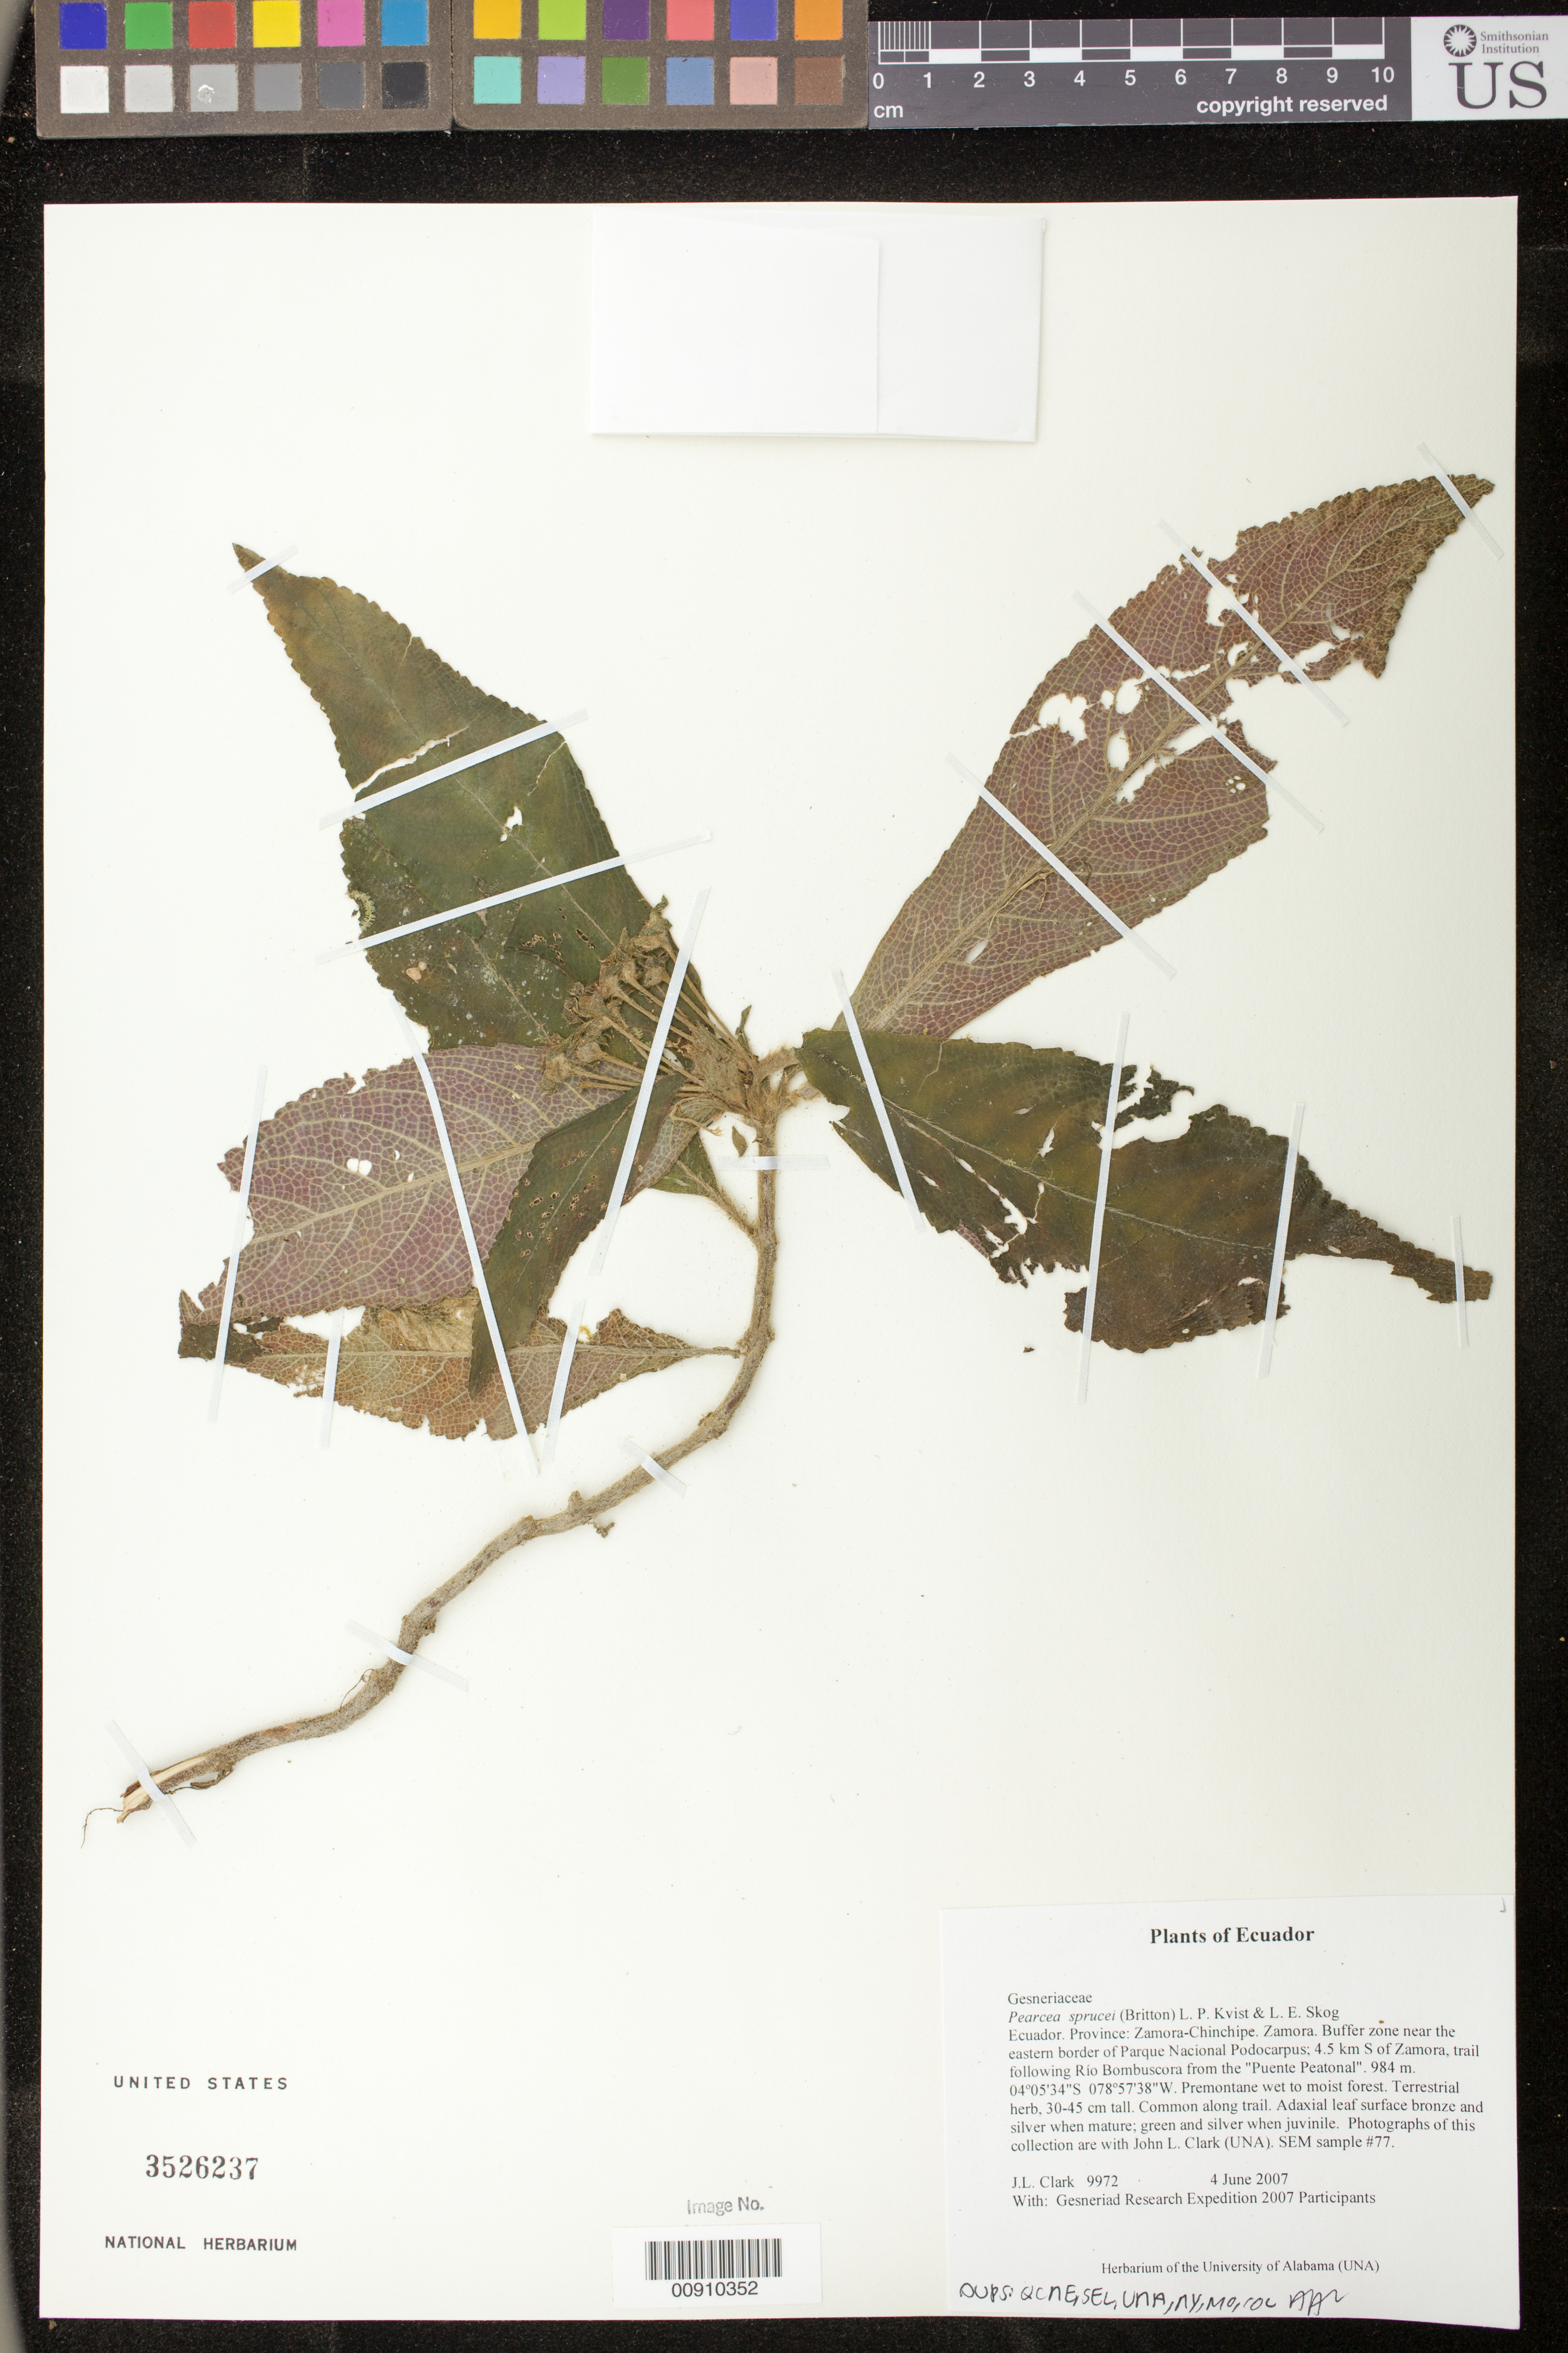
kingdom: Plantae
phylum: Tracheophyta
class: Magnoliopsida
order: Lamiales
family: Gesneriaceae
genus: Pearcea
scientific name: Pearcea sprucei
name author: (Britton) L.P. Kvist & L.E. Skog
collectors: J. L. Clark & Gesneriad Research Expedition 2007 Participants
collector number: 9972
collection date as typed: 04 Jun 2007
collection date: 2007-06-04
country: Ecuador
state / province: Zamora-Chinchipe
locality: Zamora. Buffer zone near the eastern border of Parque Nacional Podocarpus; 4.5 km S of Zamora, trail following Río Bombuscora from the "Puente Peatonal"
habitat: Premontane wet to moist forest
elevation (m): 984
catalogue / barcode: US 3526237